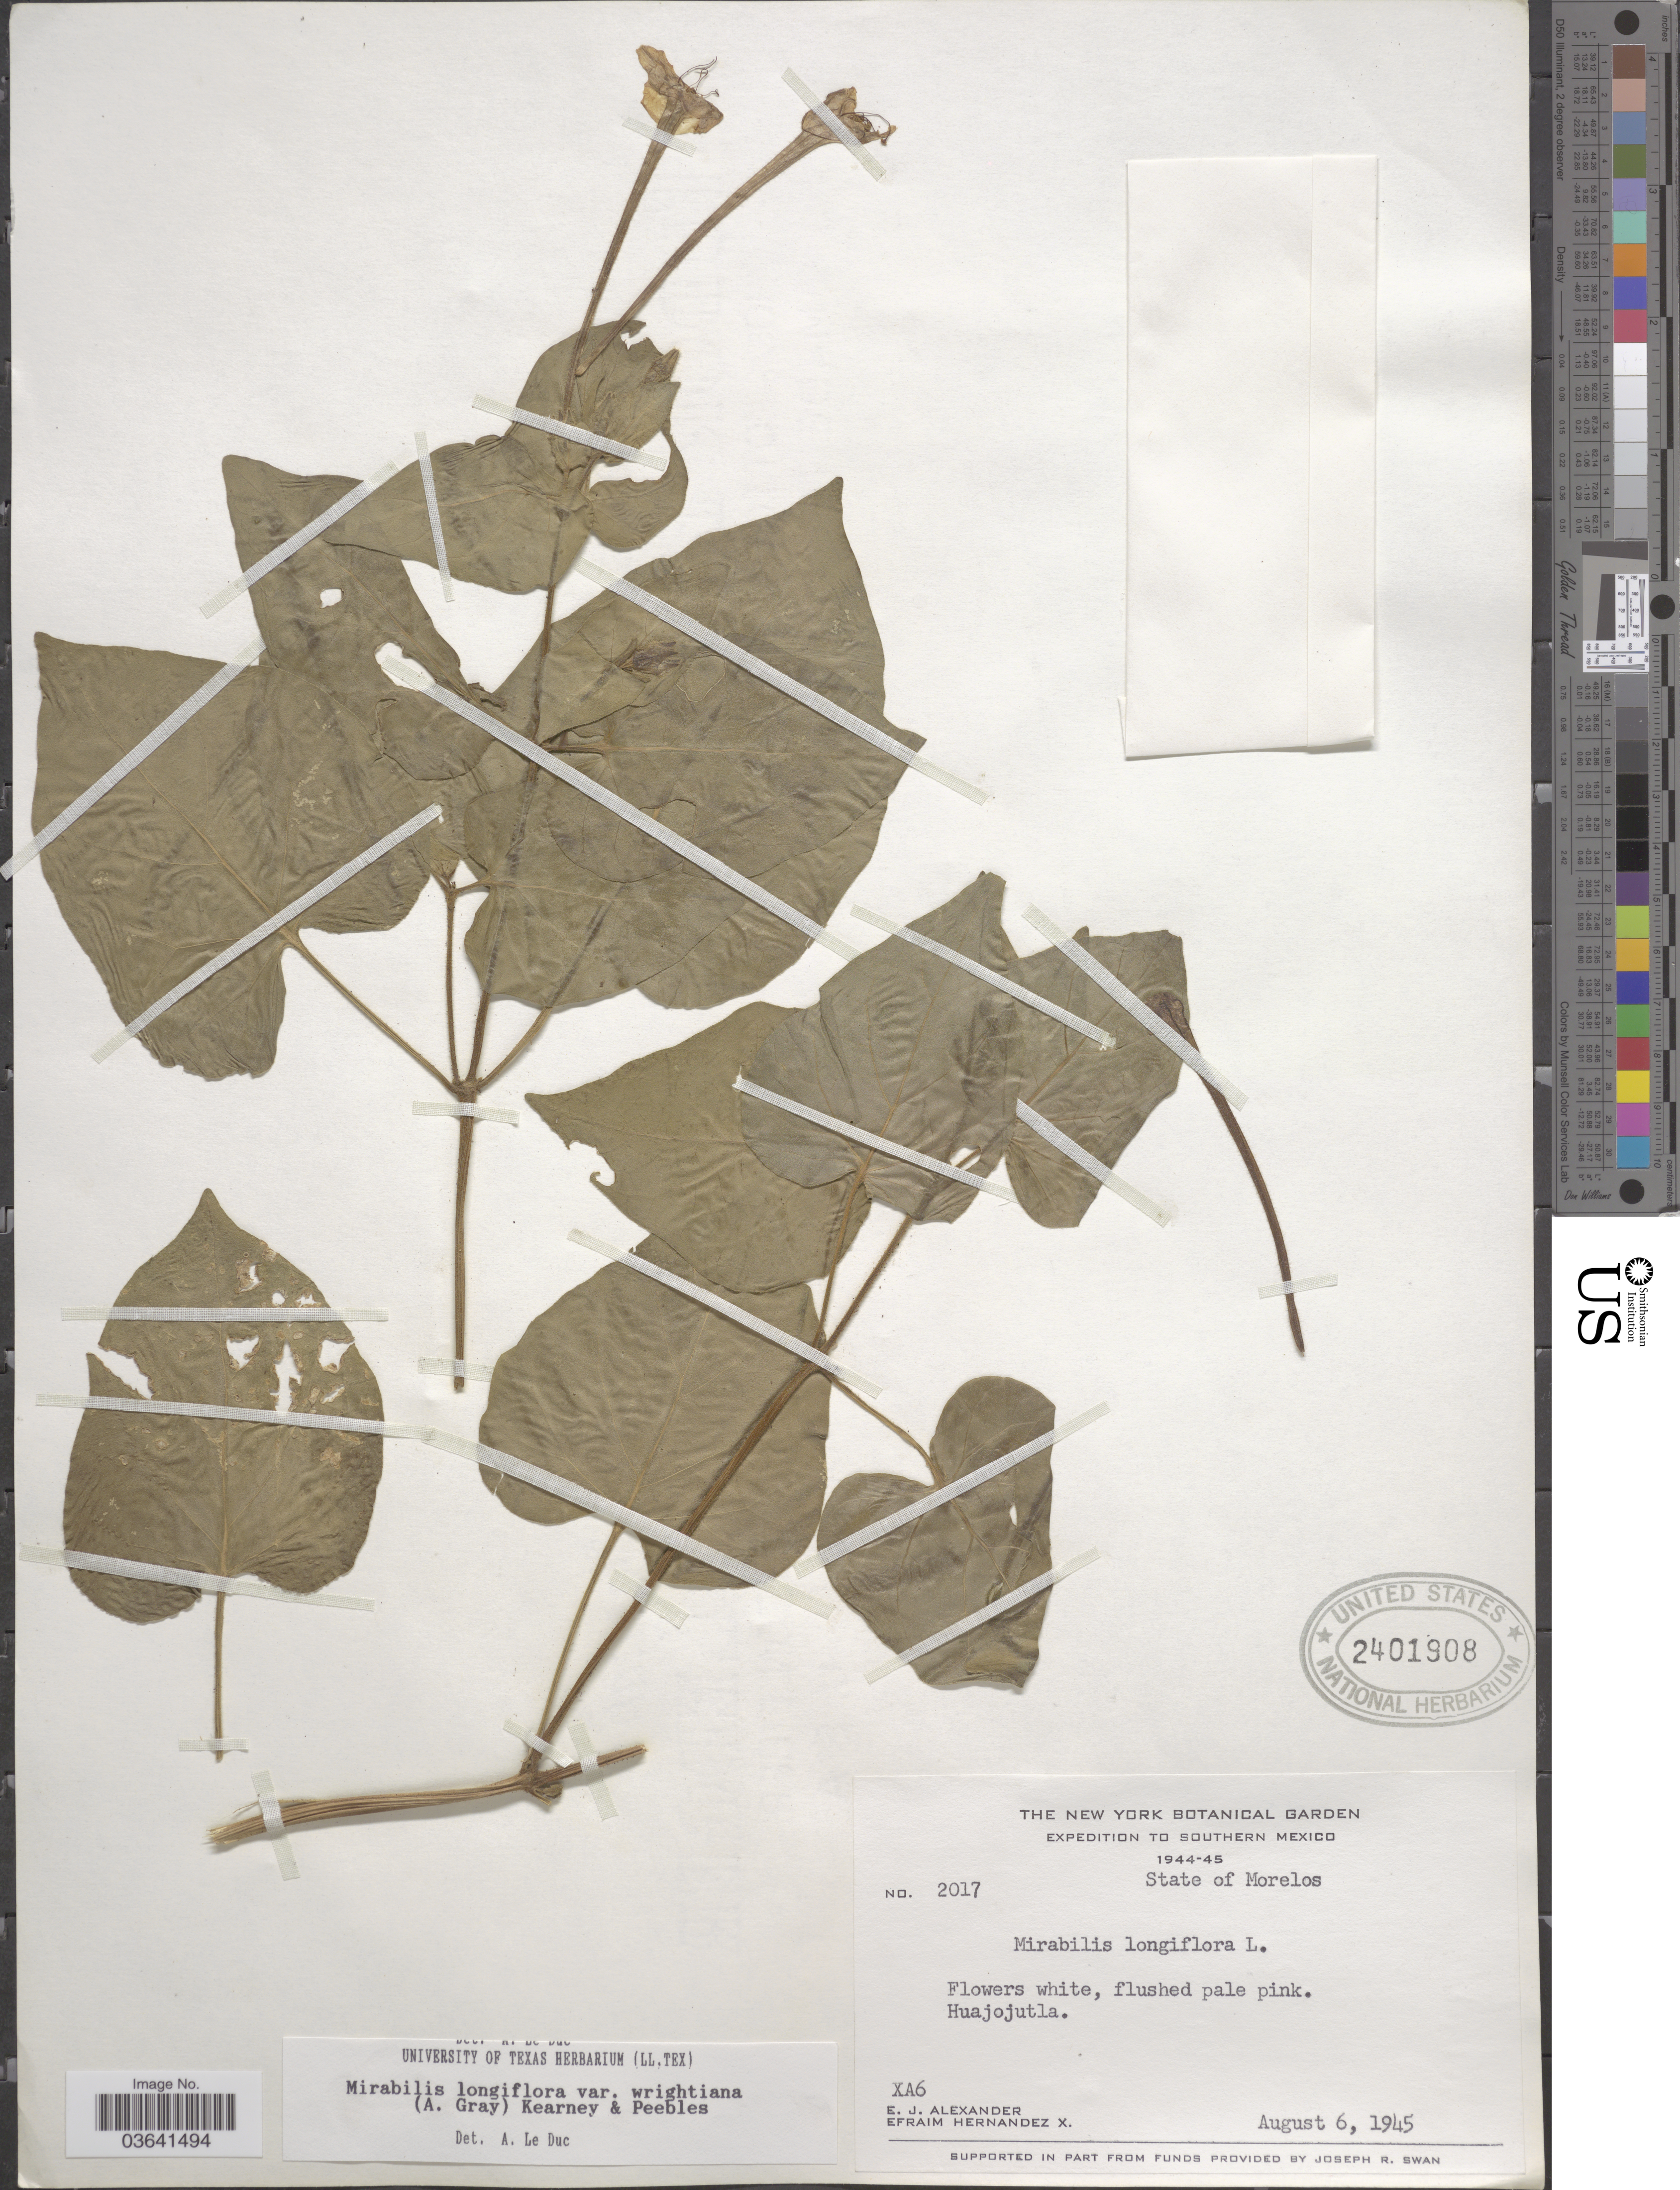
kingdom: Plantae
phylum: Tracheophyta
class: Magnoliopsida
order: Caryophyllales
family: Nyctaginaceae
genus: Mirabilis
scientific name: Mirabilis longiflora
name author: L.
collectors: E. J. Alexander & E. Hernandez X.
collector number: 2017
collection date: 1945-08-06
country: Mexico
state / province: Morelos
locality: Southern Mexico. Huajojutla.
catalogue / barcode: US 2401908